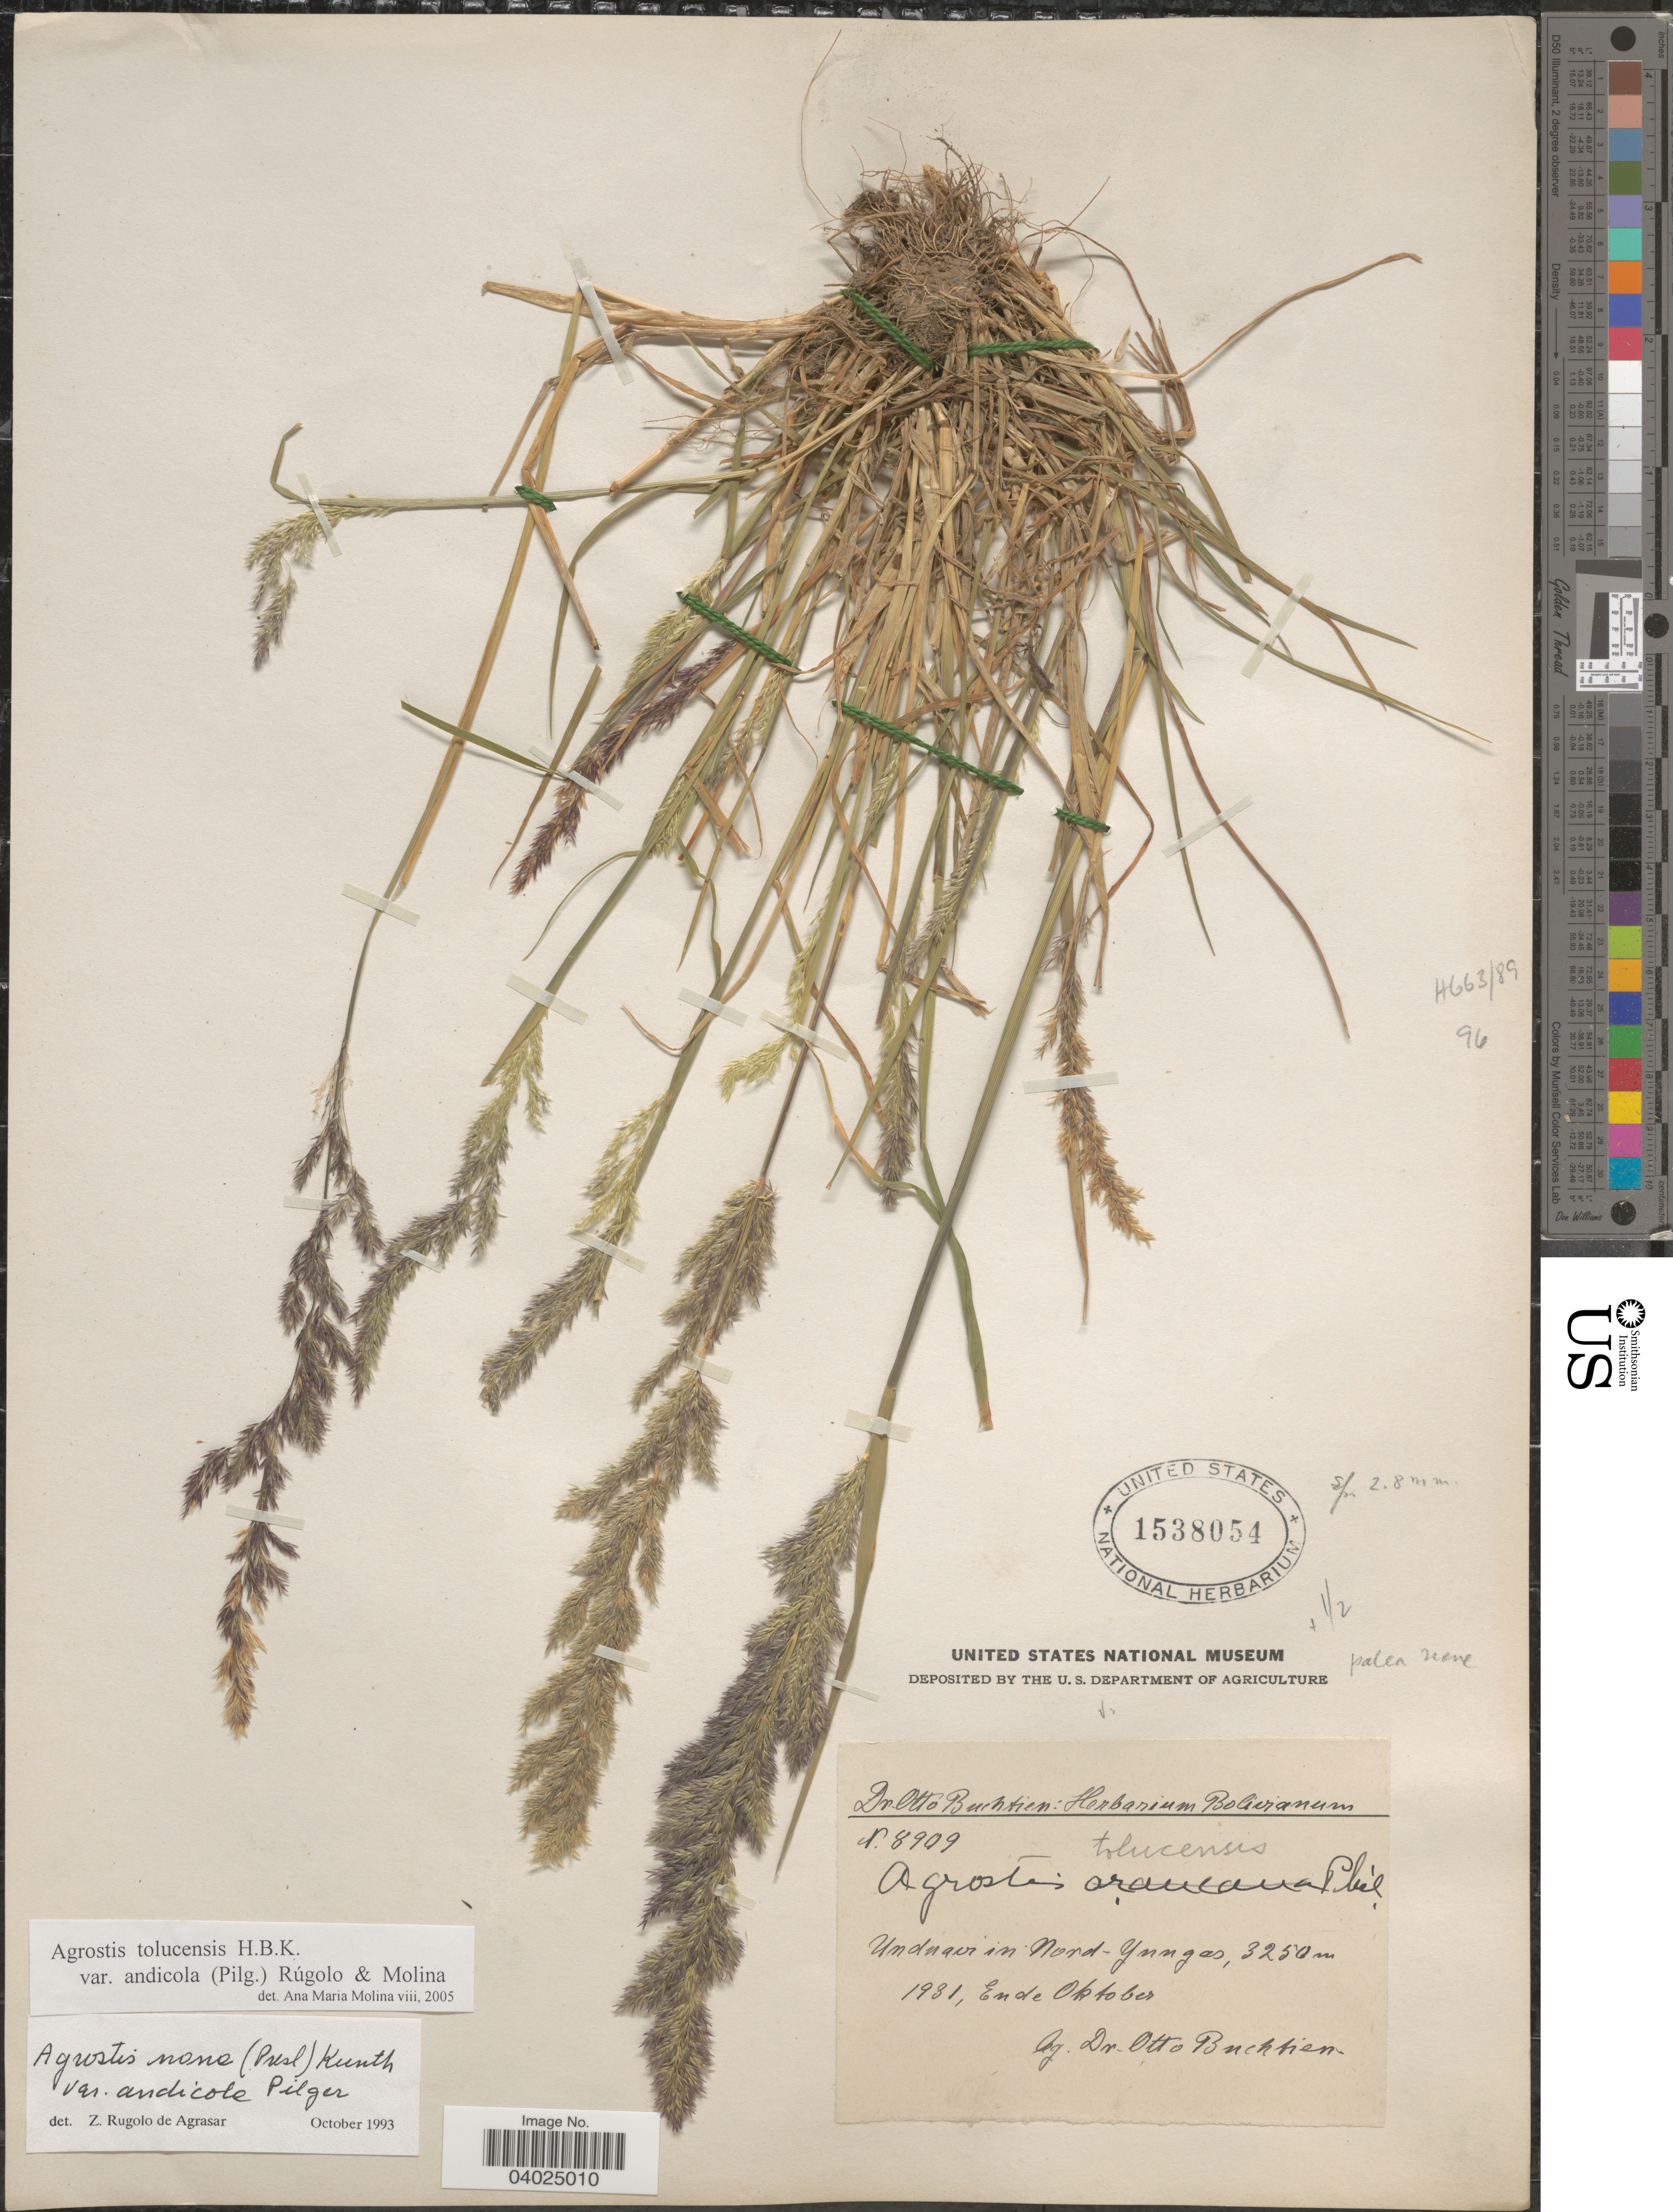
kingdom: Plantae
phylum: Tracheophyta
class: Liliopsida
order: Poales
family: Poaceae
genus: Agrostis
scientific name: Agrostis tolucensis var. andicola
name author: (Pilg.) Rúgolo & A.M. Molina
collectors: O. Buchtien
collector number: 8909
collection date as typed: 1931, Ende Oktober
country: Bolivia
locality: Unduavi in Nord-Yungas.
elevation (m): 3250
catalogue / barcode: US 1538054